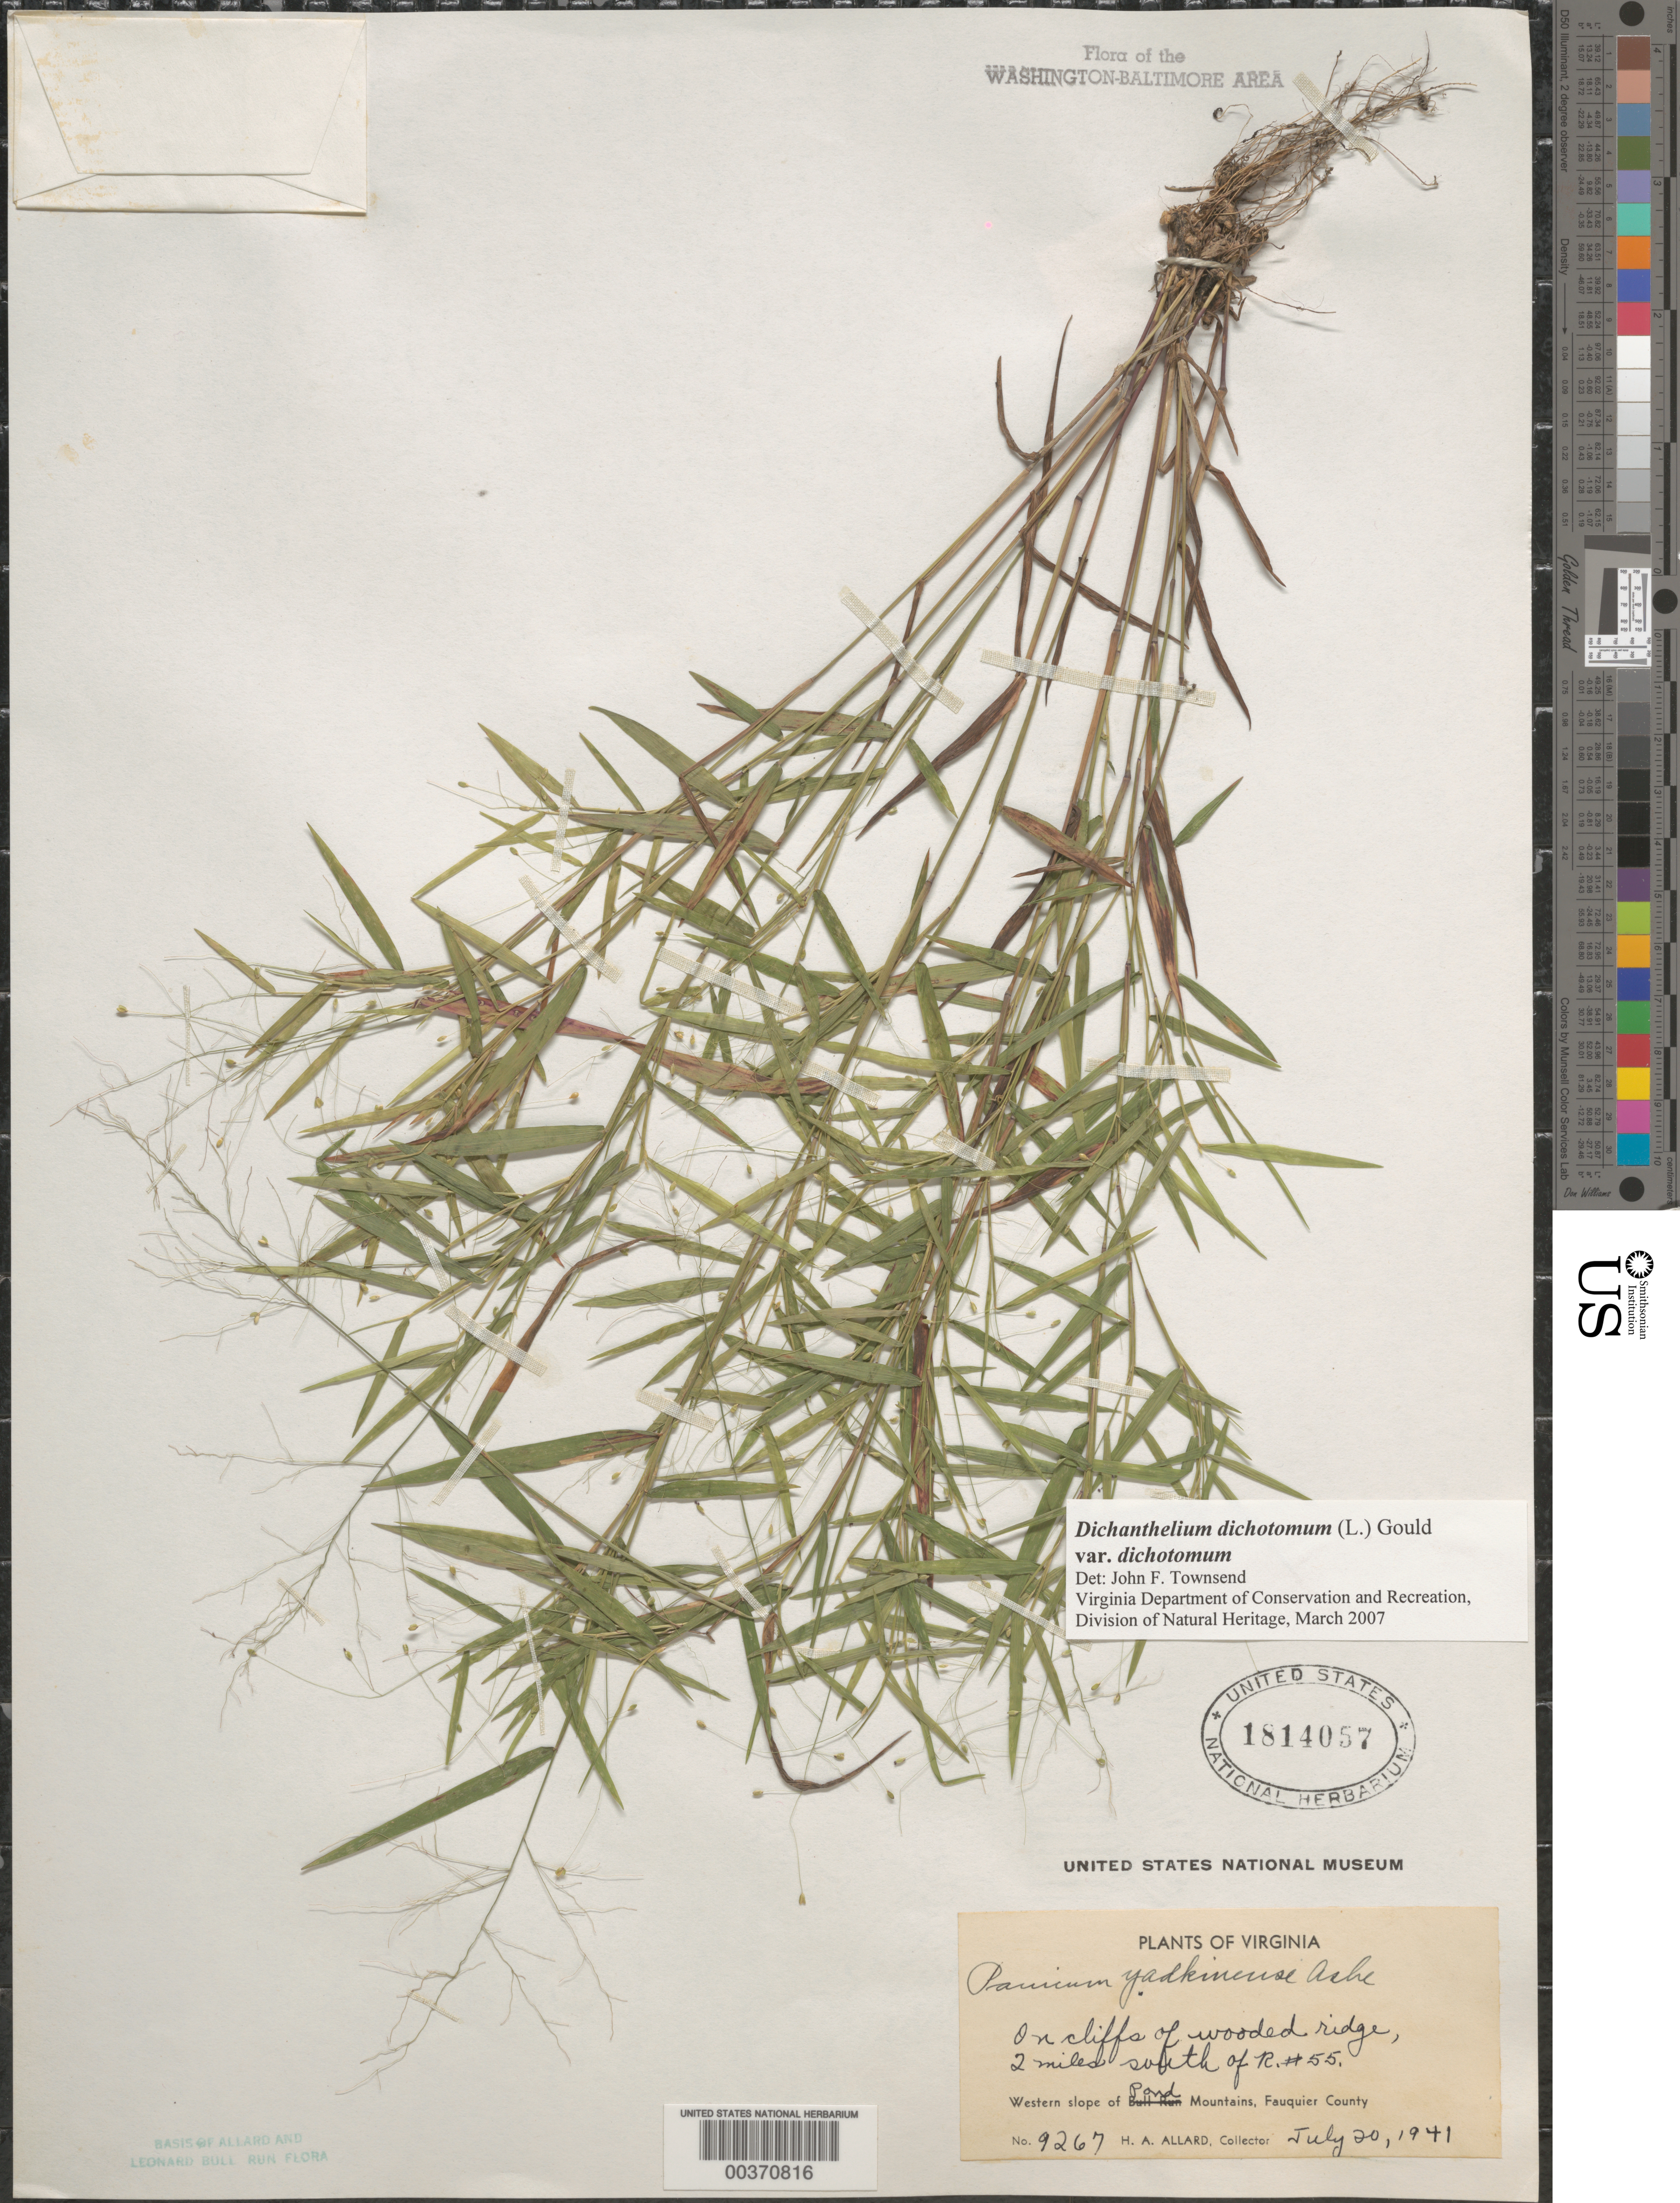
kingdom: Plantae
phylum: Tracheophyta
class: Liliopsida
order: Poales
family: Poaceae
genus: Dichanthelium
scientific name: Dichanthelium dichotomum var. dichotomum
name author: (L.) Gould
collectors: H. A. Allard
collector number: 9267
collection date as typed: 20 Jul 1941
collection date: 1941-07-20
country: United States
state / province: Virginia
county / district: Fauquier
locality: South of Route 55 Bull Run Mts.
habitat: On cliffs of wooded ridge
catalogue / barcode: US 1814057